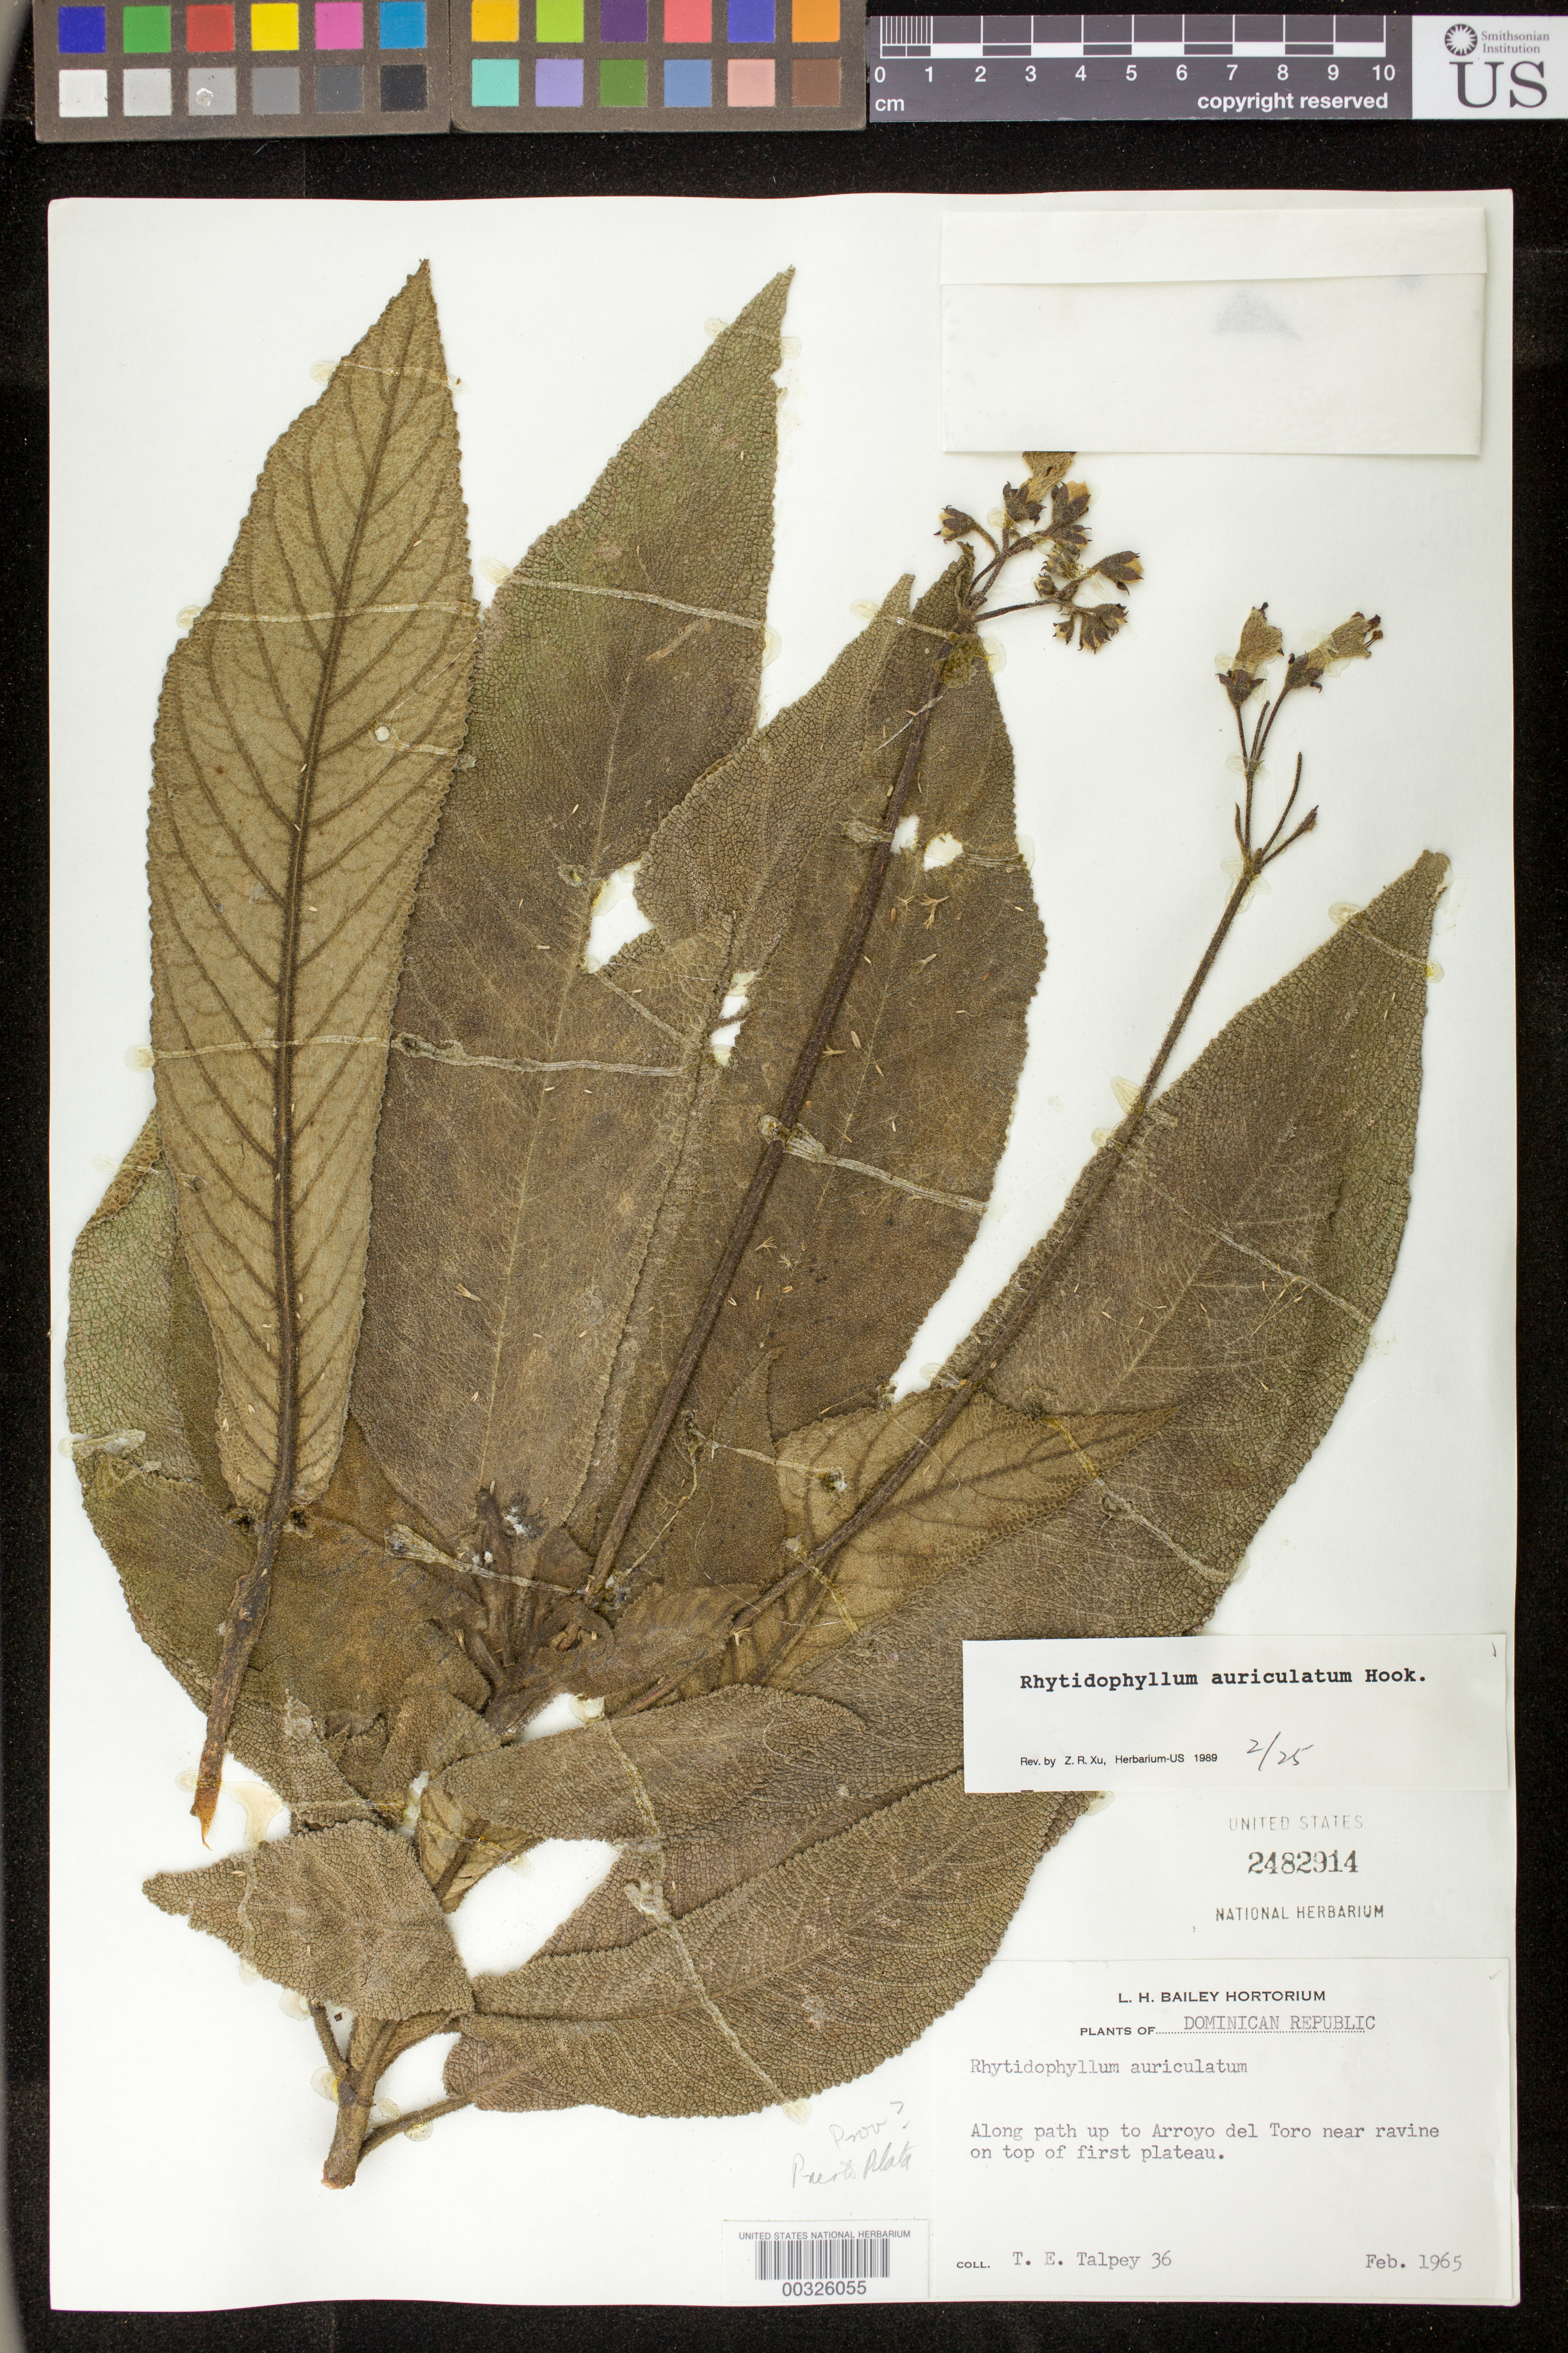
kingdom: Plantae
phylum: Tracheophyta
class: Magnoliopsida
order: Lamiales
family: Gesneriaceae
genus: Rhytidophyllum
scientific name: Rhytidophyllum auriculatum var. angustatum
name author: Urb.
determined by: Skog, Laurence E.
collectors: T. Talpey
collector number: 36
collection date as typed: Feb 1965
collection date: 1965-02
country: Dominican Republic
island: Hispaniola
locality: Along path up to Arroyo del Toro near ravine on top of first plateau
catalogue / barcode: US 2482914